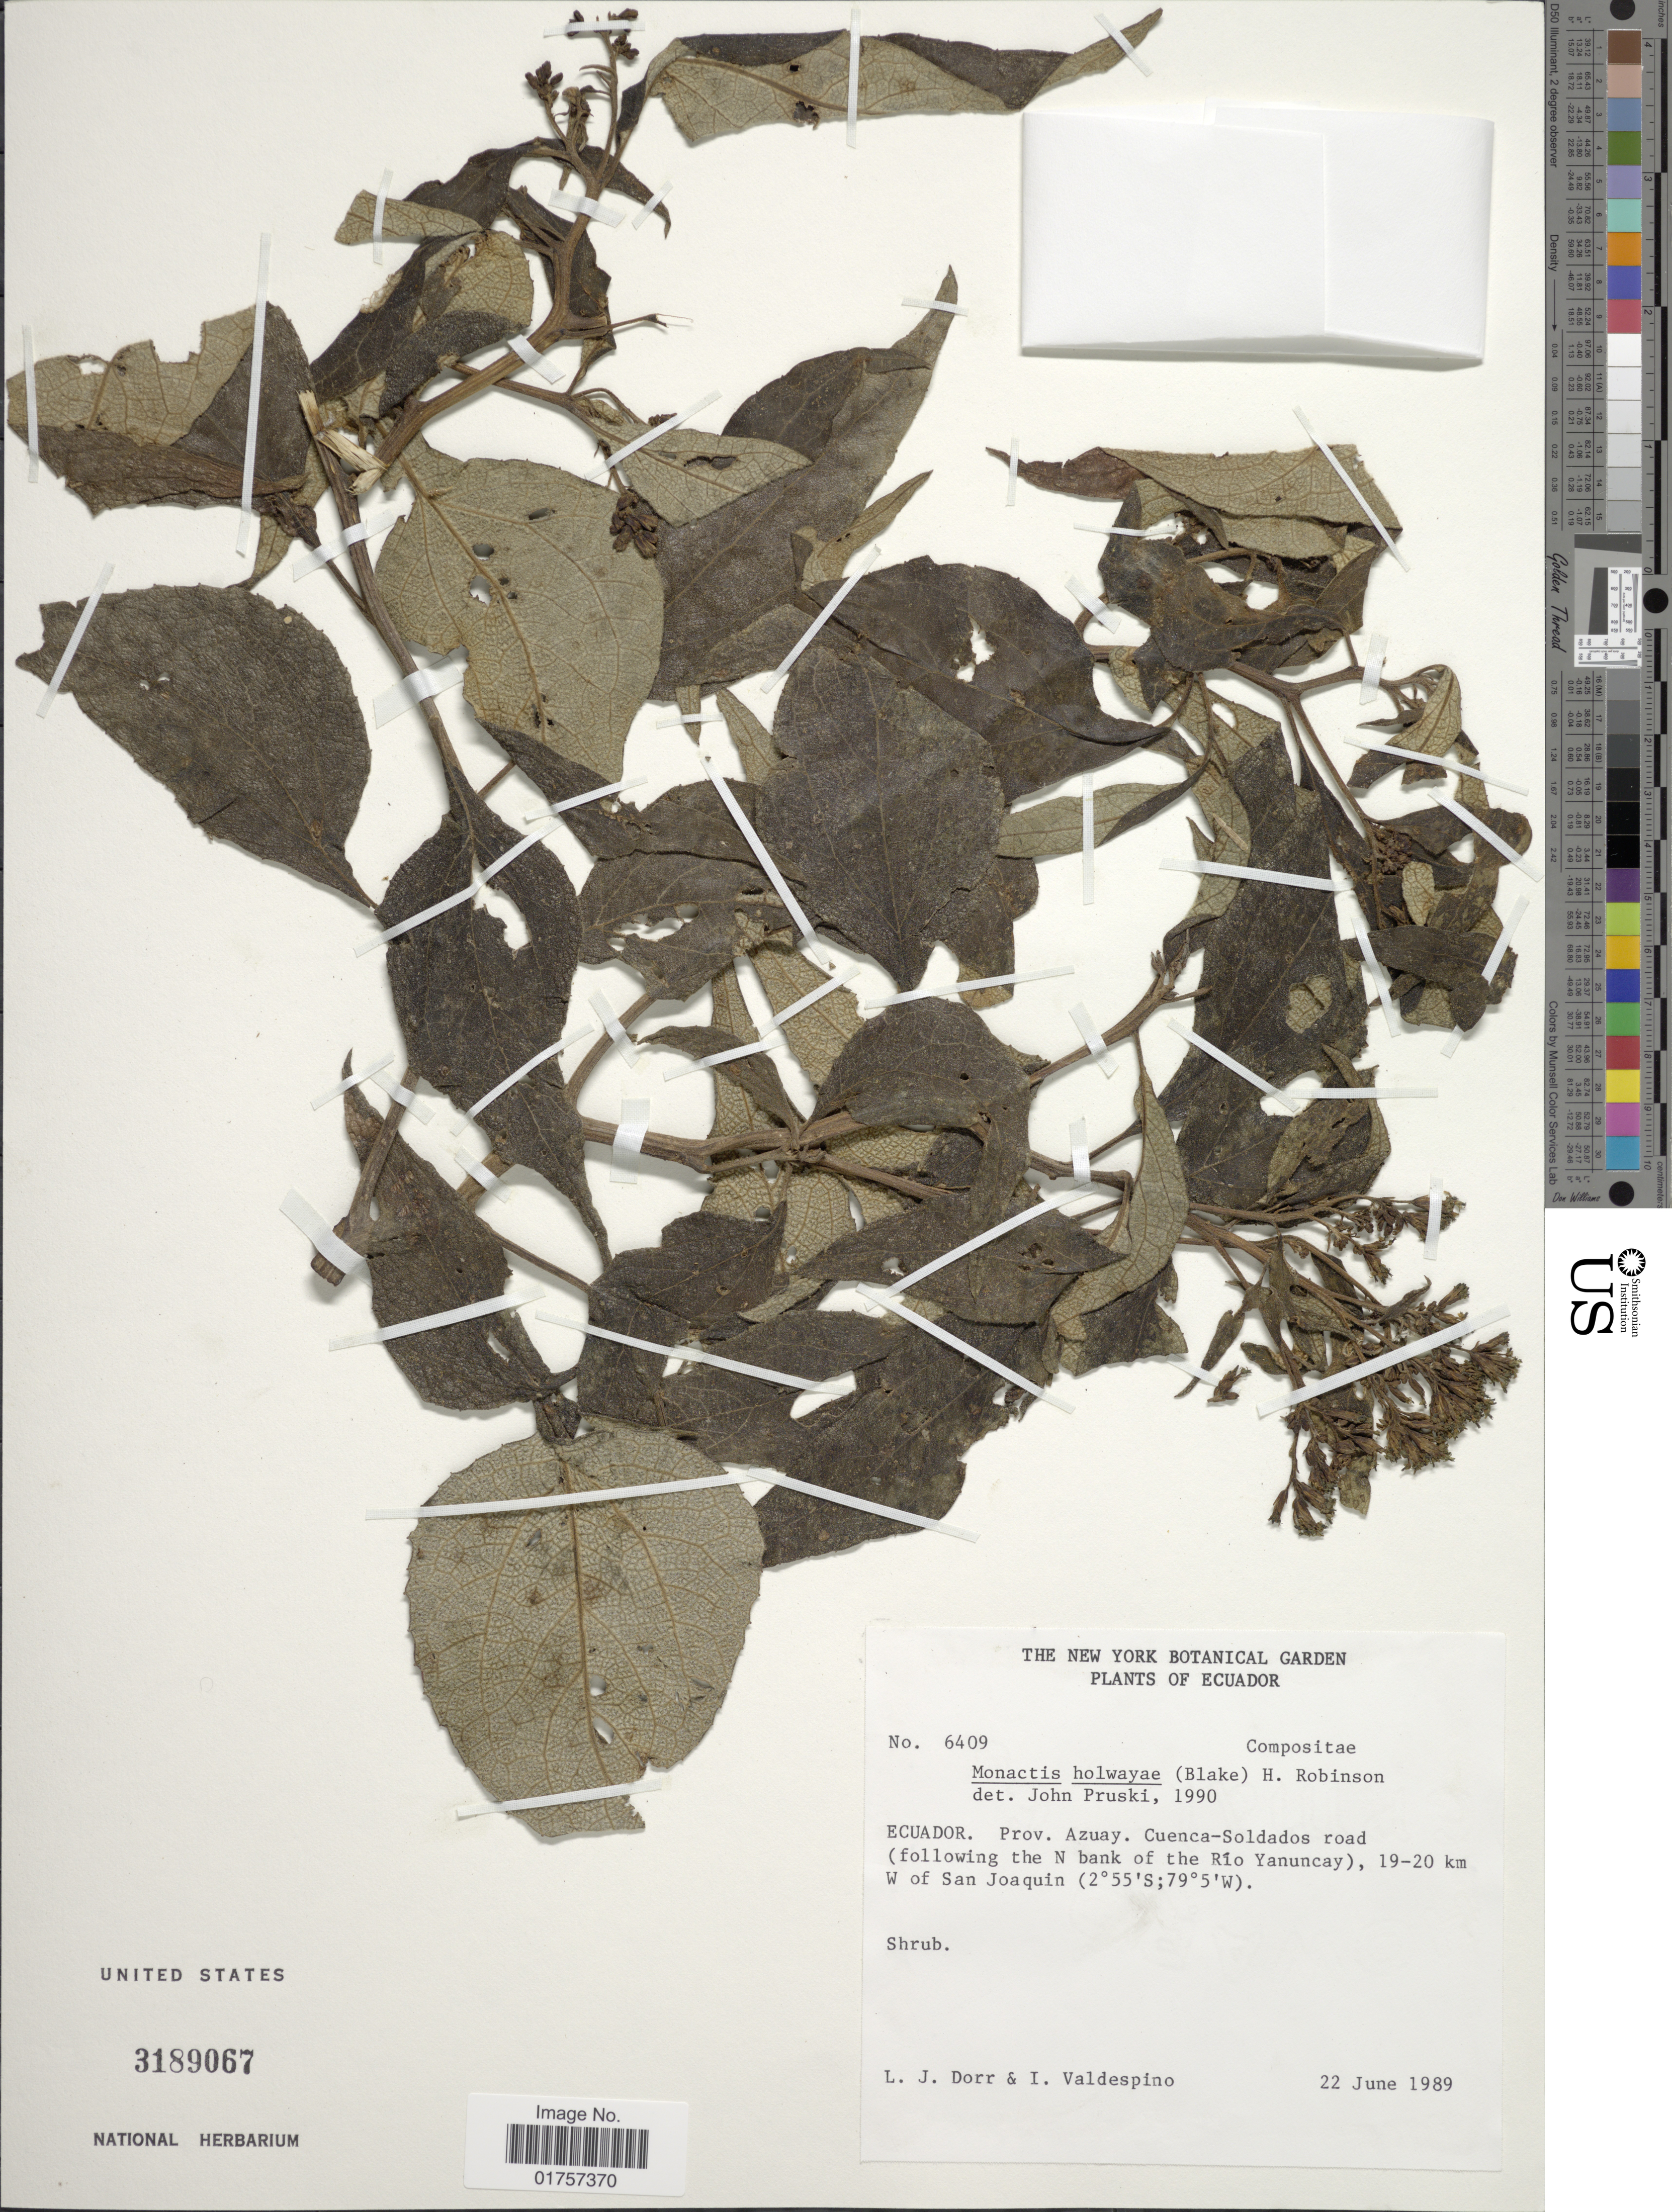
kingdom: Plantae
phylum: Tracheophyta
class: Magnoliopsida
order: Asterales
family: Asteraceae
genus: Monactis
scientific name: Monactis holwayae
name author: (S.F. Blake) H. Rob.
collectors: L. J. Dorr & I. A. Valdespino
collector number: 6409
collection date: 1989-06-22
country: Ecuador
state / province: Azuay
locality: Cuenca-Soldados road (following the N bank of the Río Yanuncay), 19-20 km W of San Joaquin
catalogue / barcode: US 3189067